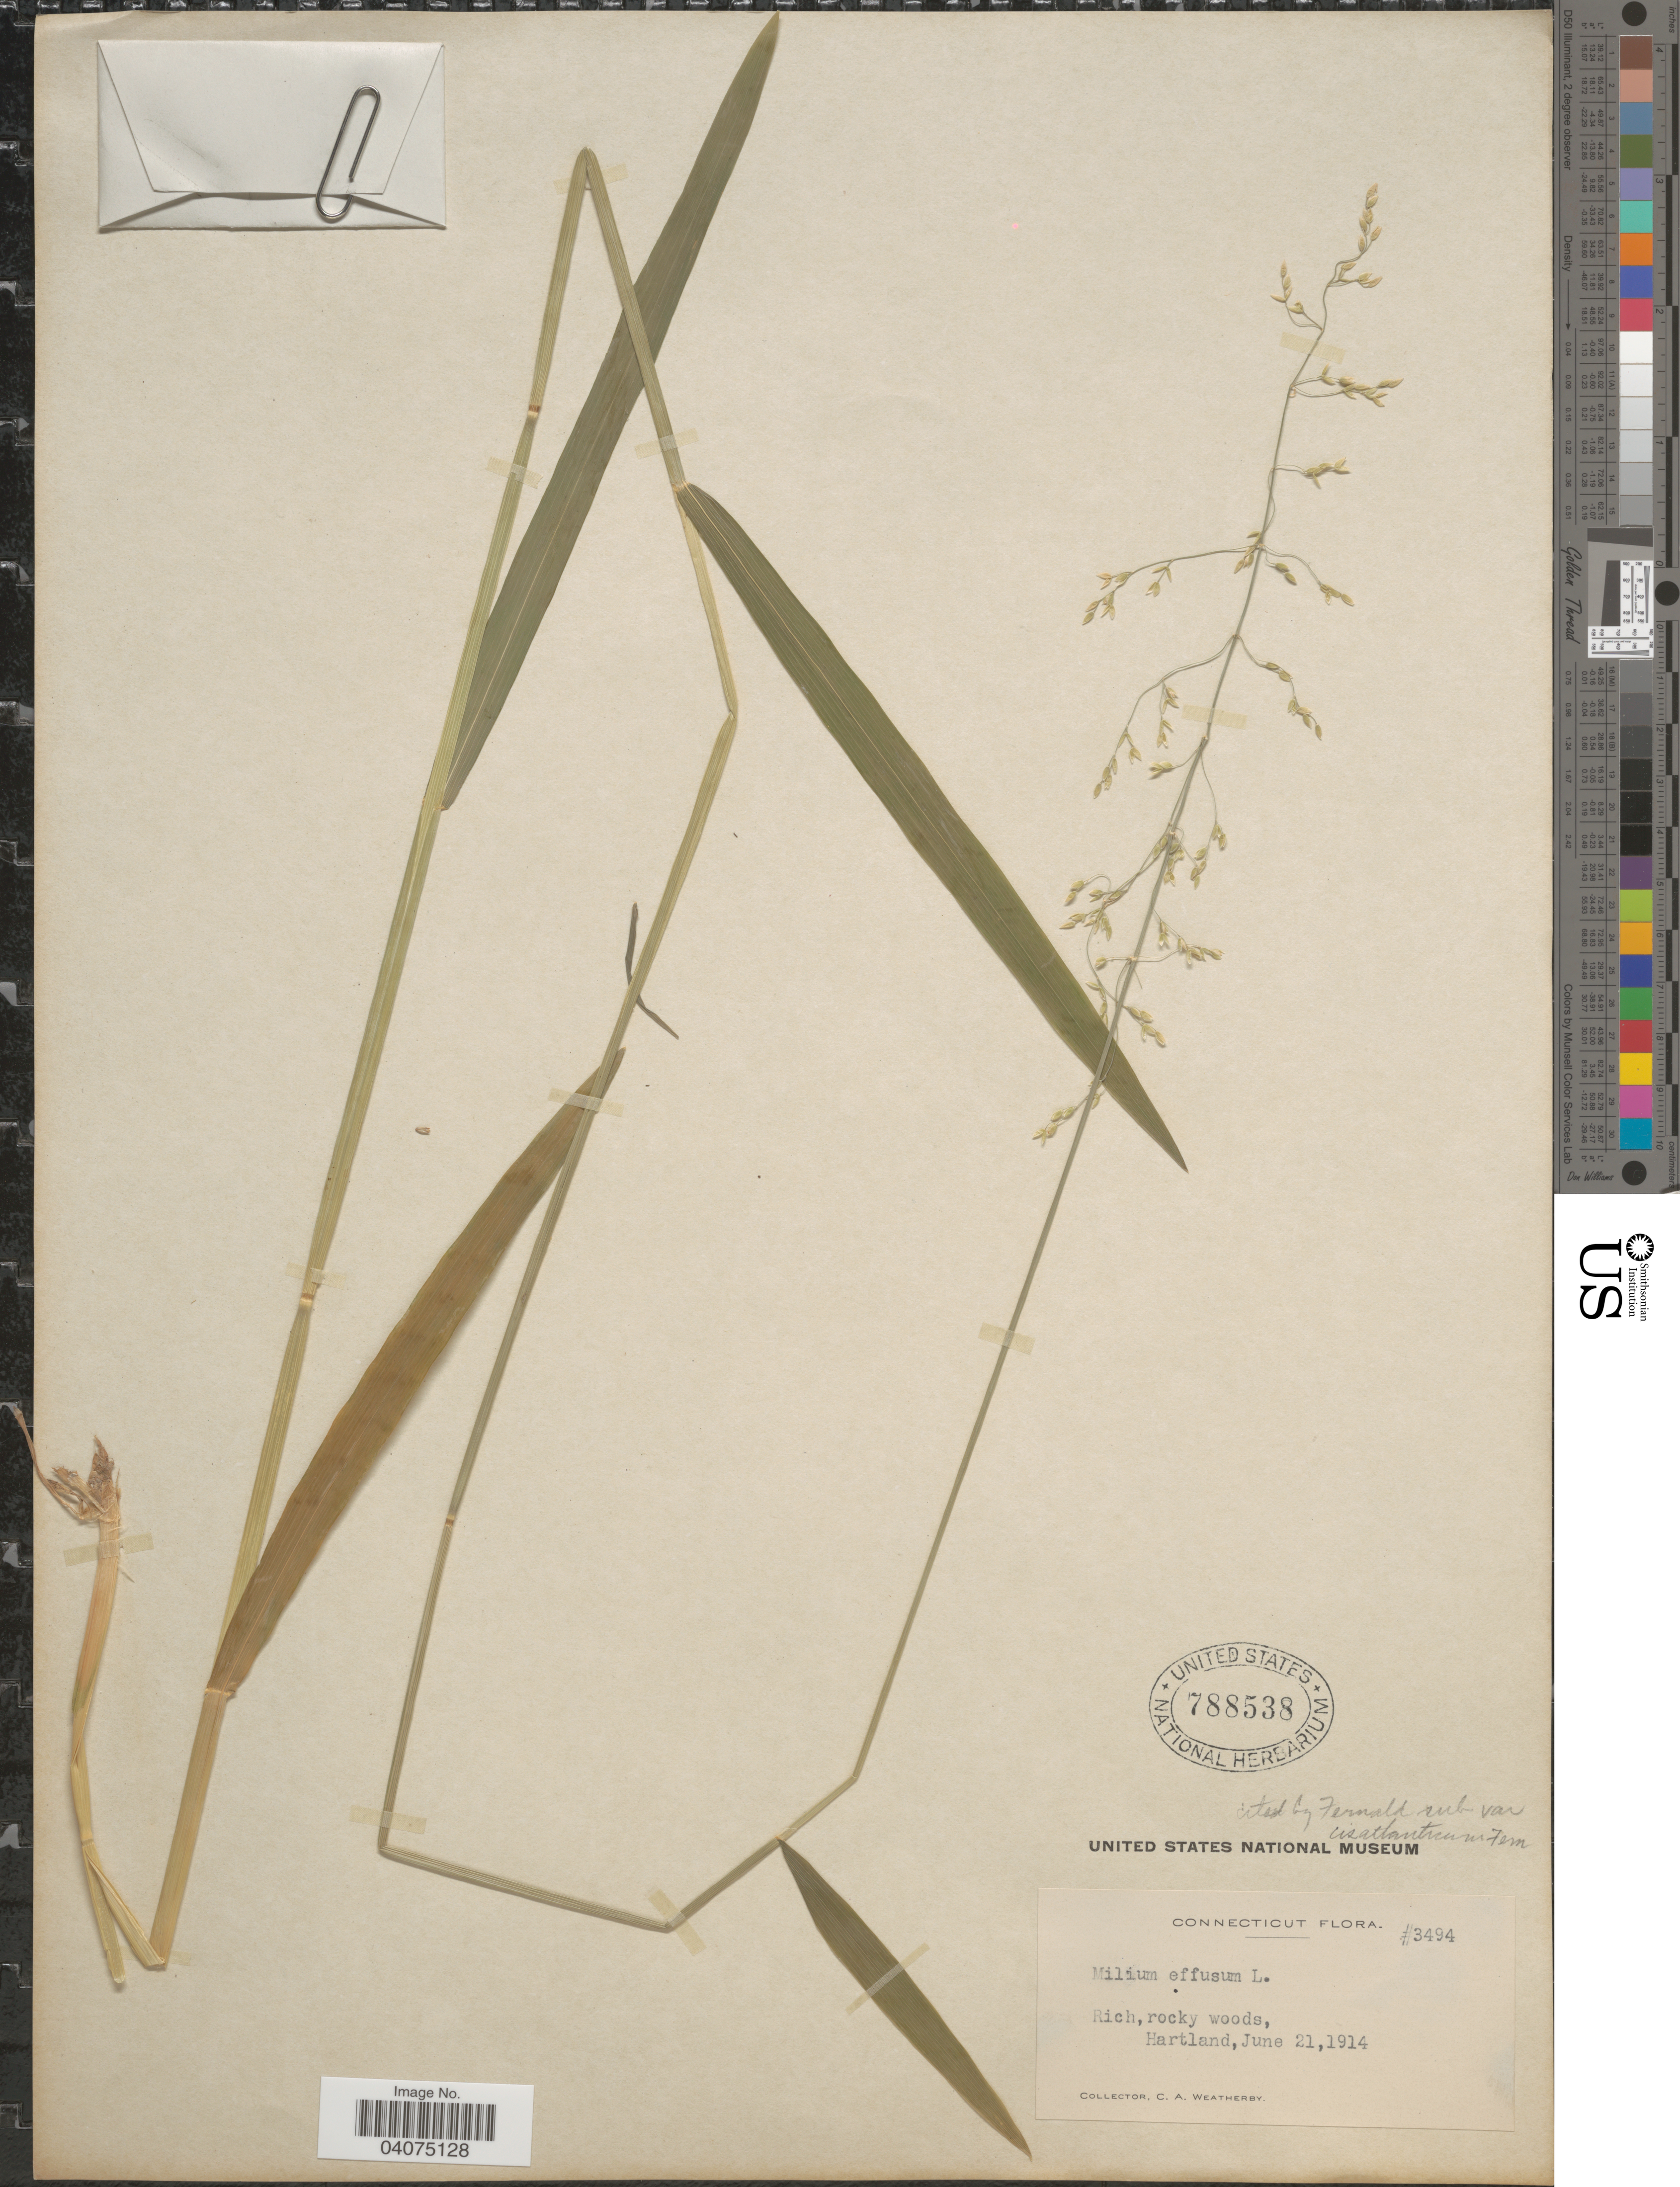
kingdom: Plantae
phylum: Tracheophyta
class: Liliopsida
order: Poales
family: Poaceae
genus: Milium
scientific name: Milium effusum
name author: L.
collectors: C. A. Weatherby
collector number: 3494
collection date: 1914-06-21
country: United States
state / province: Connecticut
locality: Hartland.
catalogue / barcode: US 788538